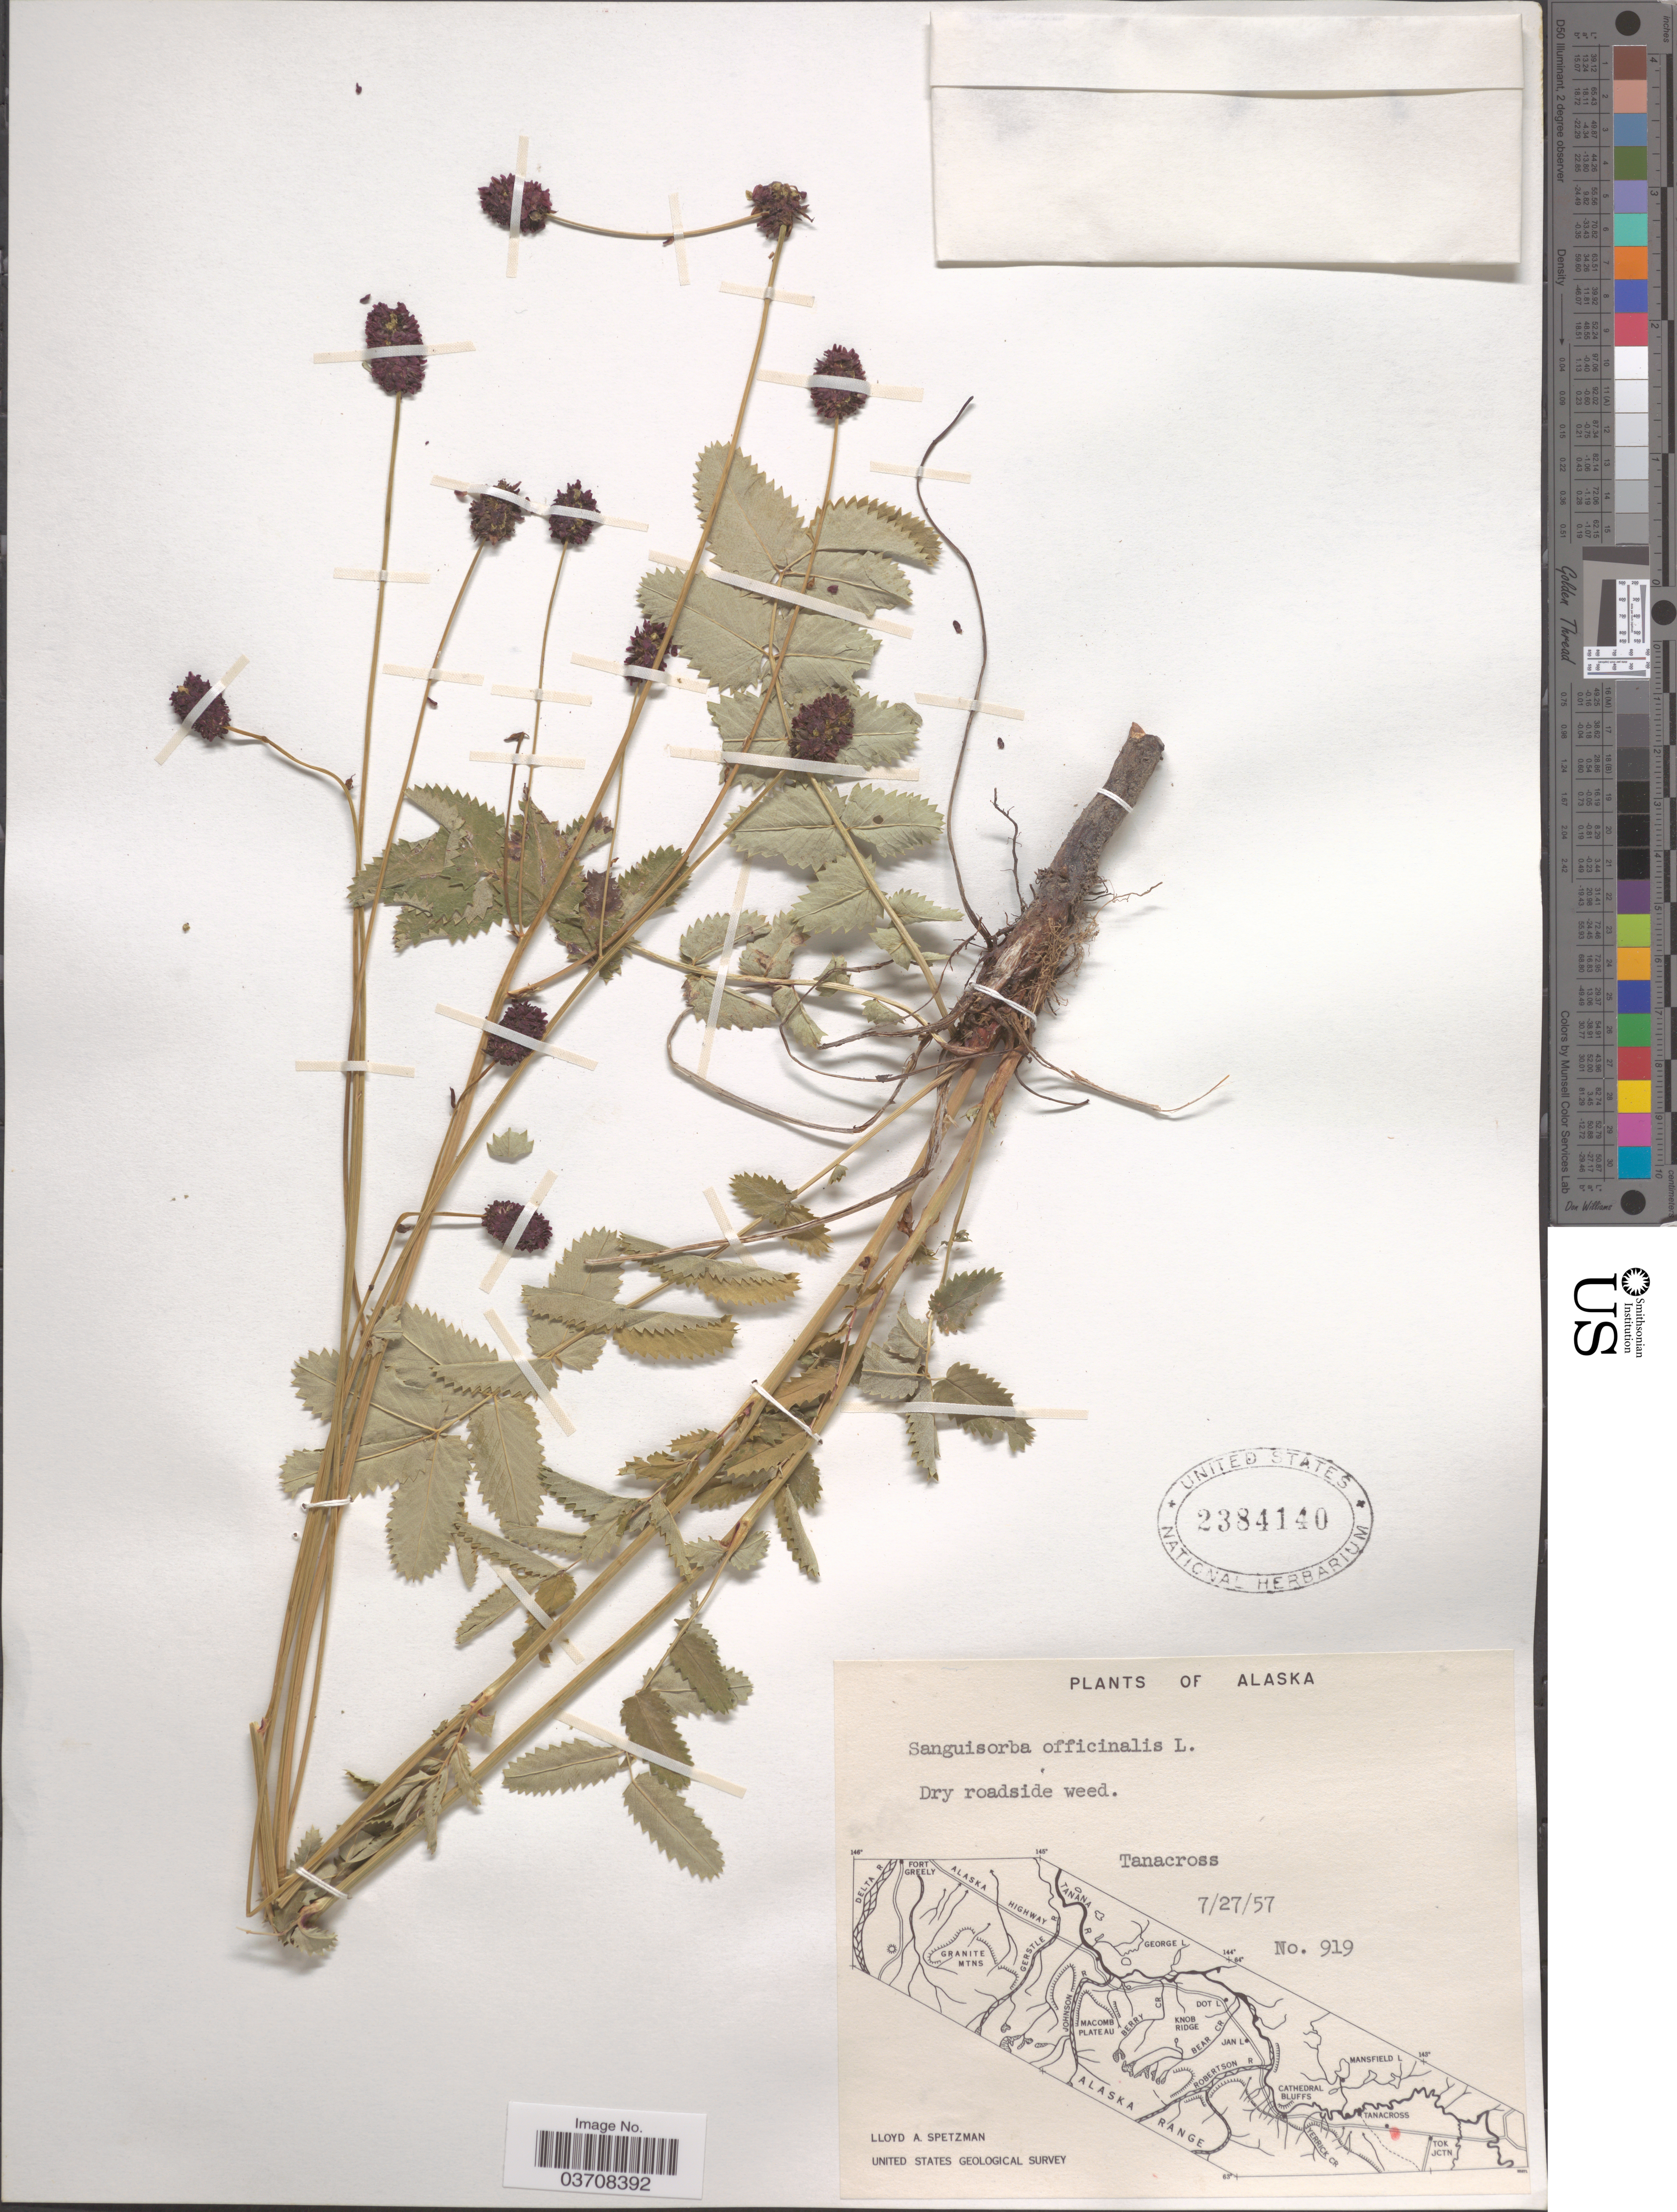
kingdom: Plantae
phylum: Tracheophyta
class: Magnoliopsida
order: Rosales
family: Rosaceae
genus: Sanguisorba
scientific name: Sanguisorba officinalis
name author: L.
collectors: L. Spetzman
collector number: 919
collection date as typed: Transcribed d/m/y: 27/7/57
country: United States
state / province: Alaska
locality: Tanacross.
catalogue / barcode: US 2384140